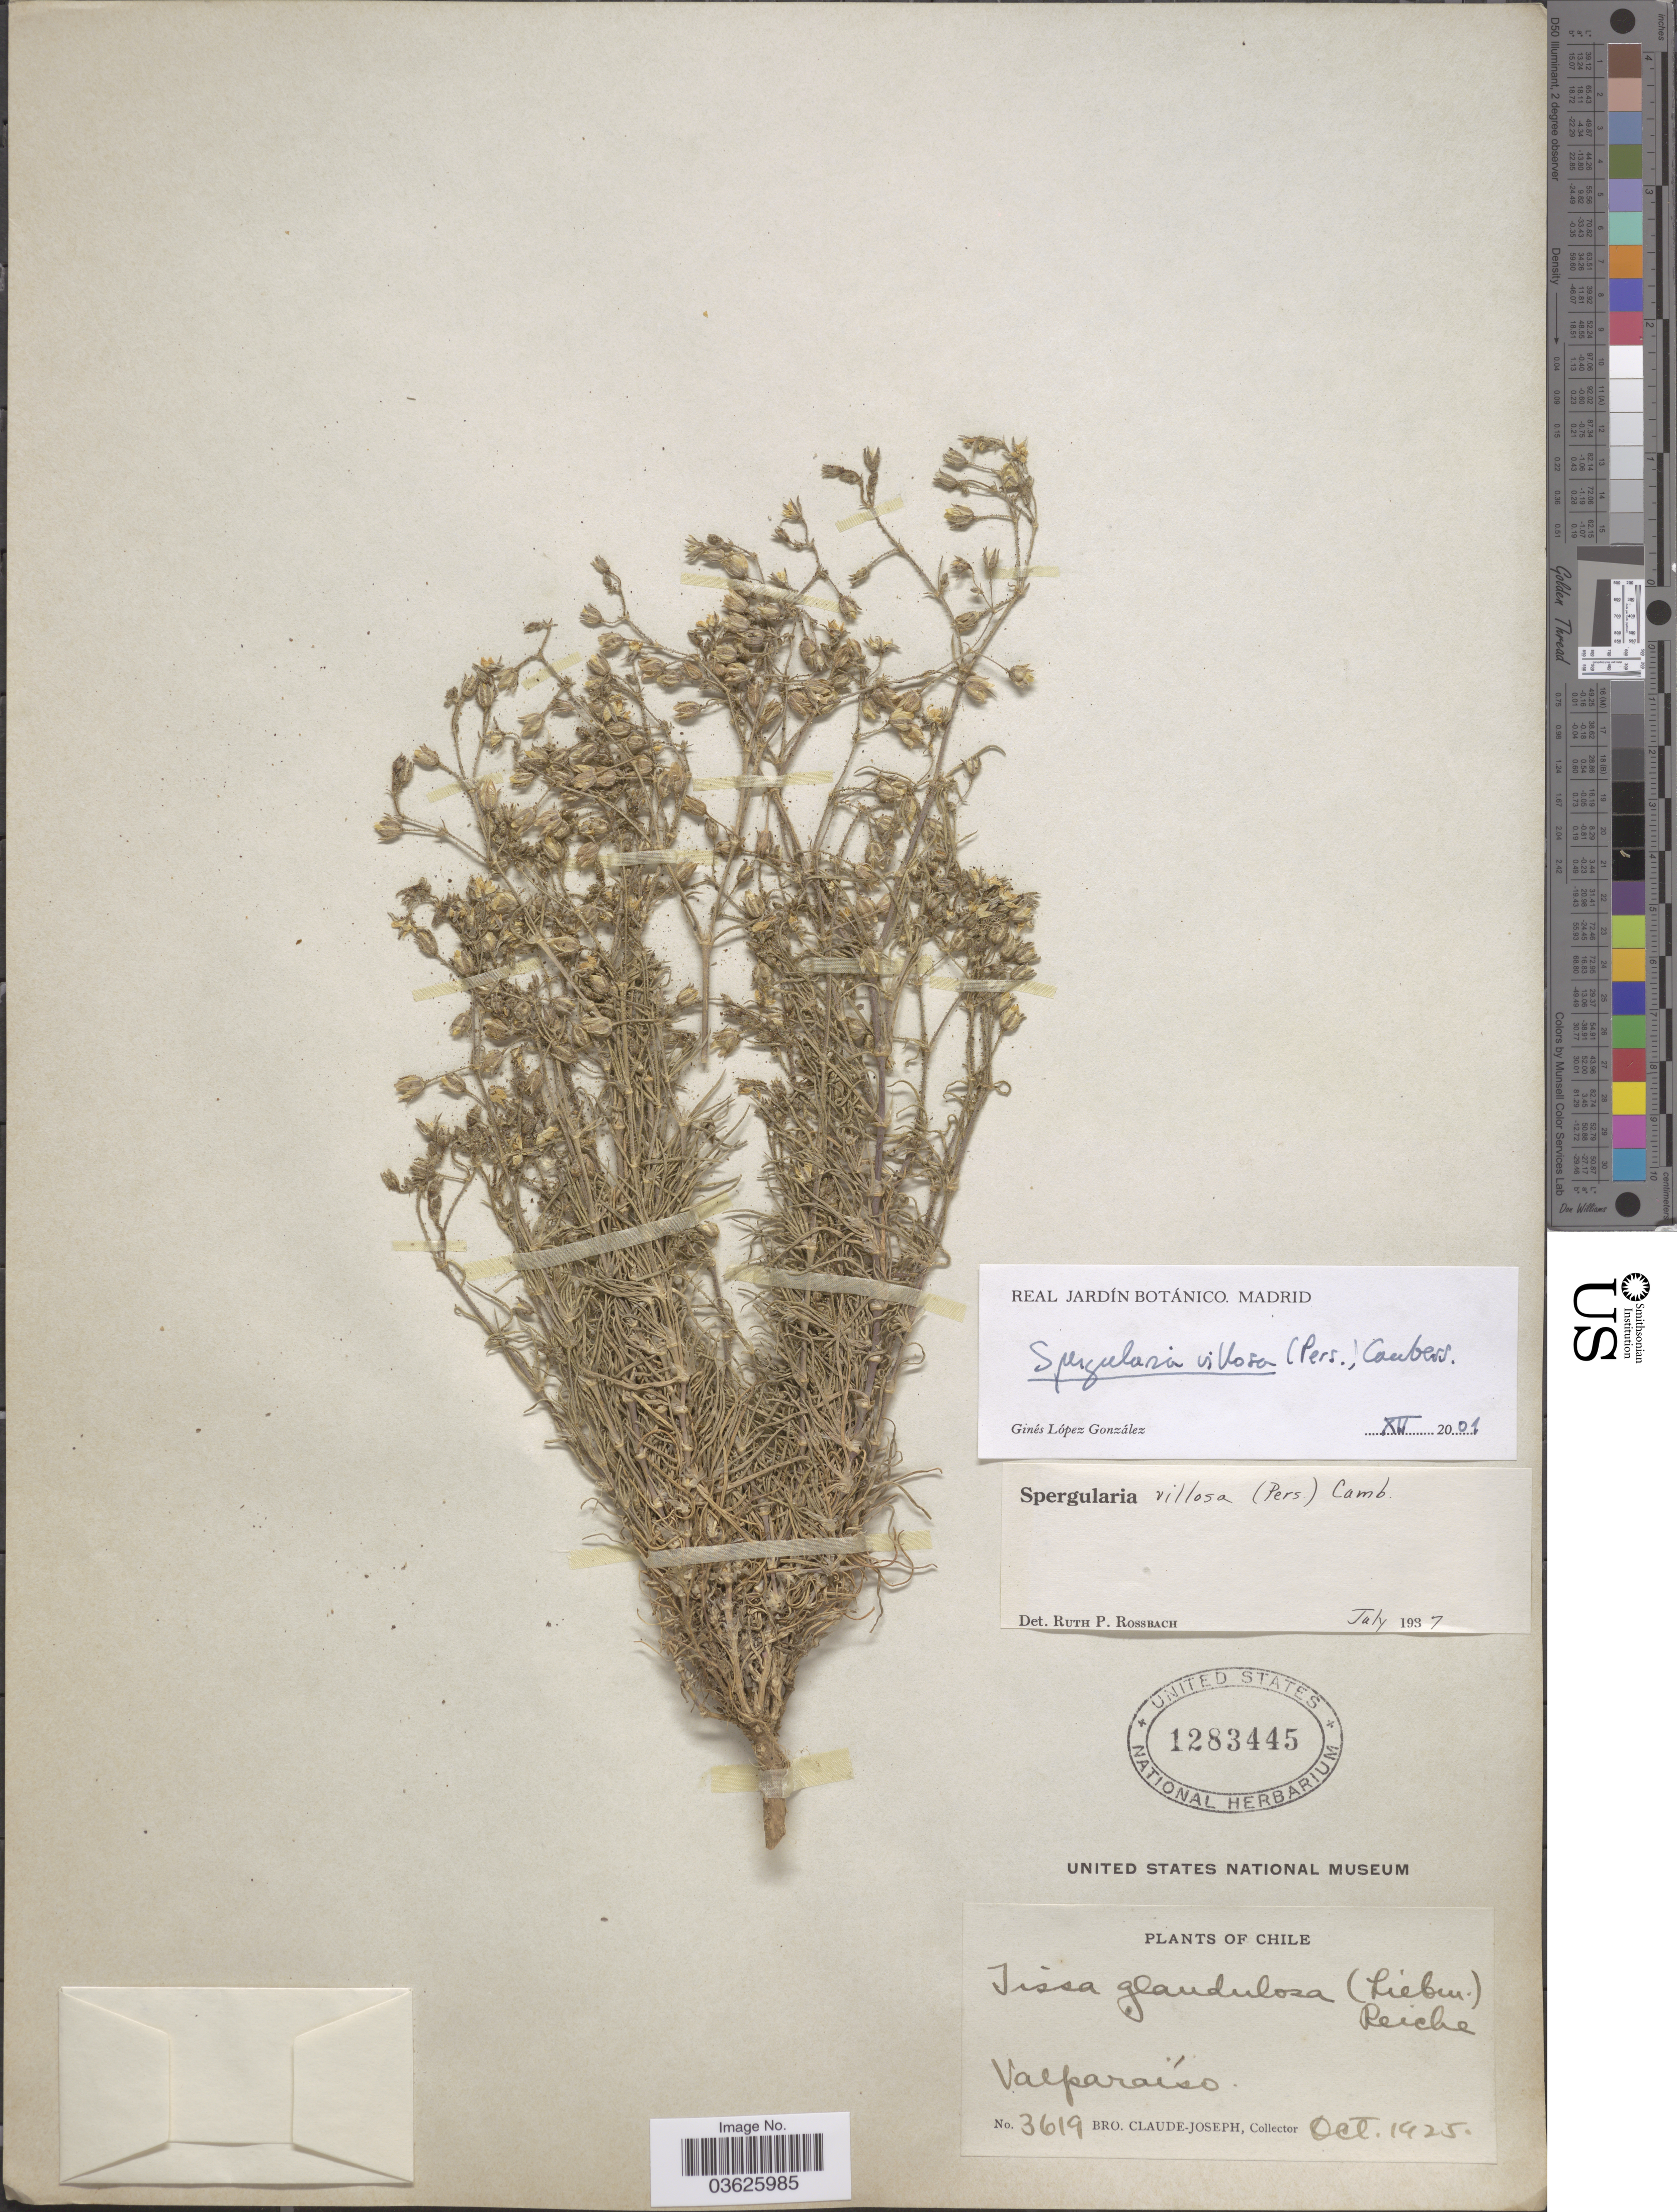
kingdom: Plantae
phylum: Tracheophyta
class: Magnoliopsida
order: Caryophyllales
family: Caryophyllaceae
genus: Spergularia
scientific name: Spergularia villosa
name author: (Pers.) Cambess.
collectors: Bro. Claude-Joseph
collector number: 3619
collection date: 1925-10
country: Chile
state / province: Valparaíso (V)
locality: Valparaíso.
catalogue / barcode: US 1283445